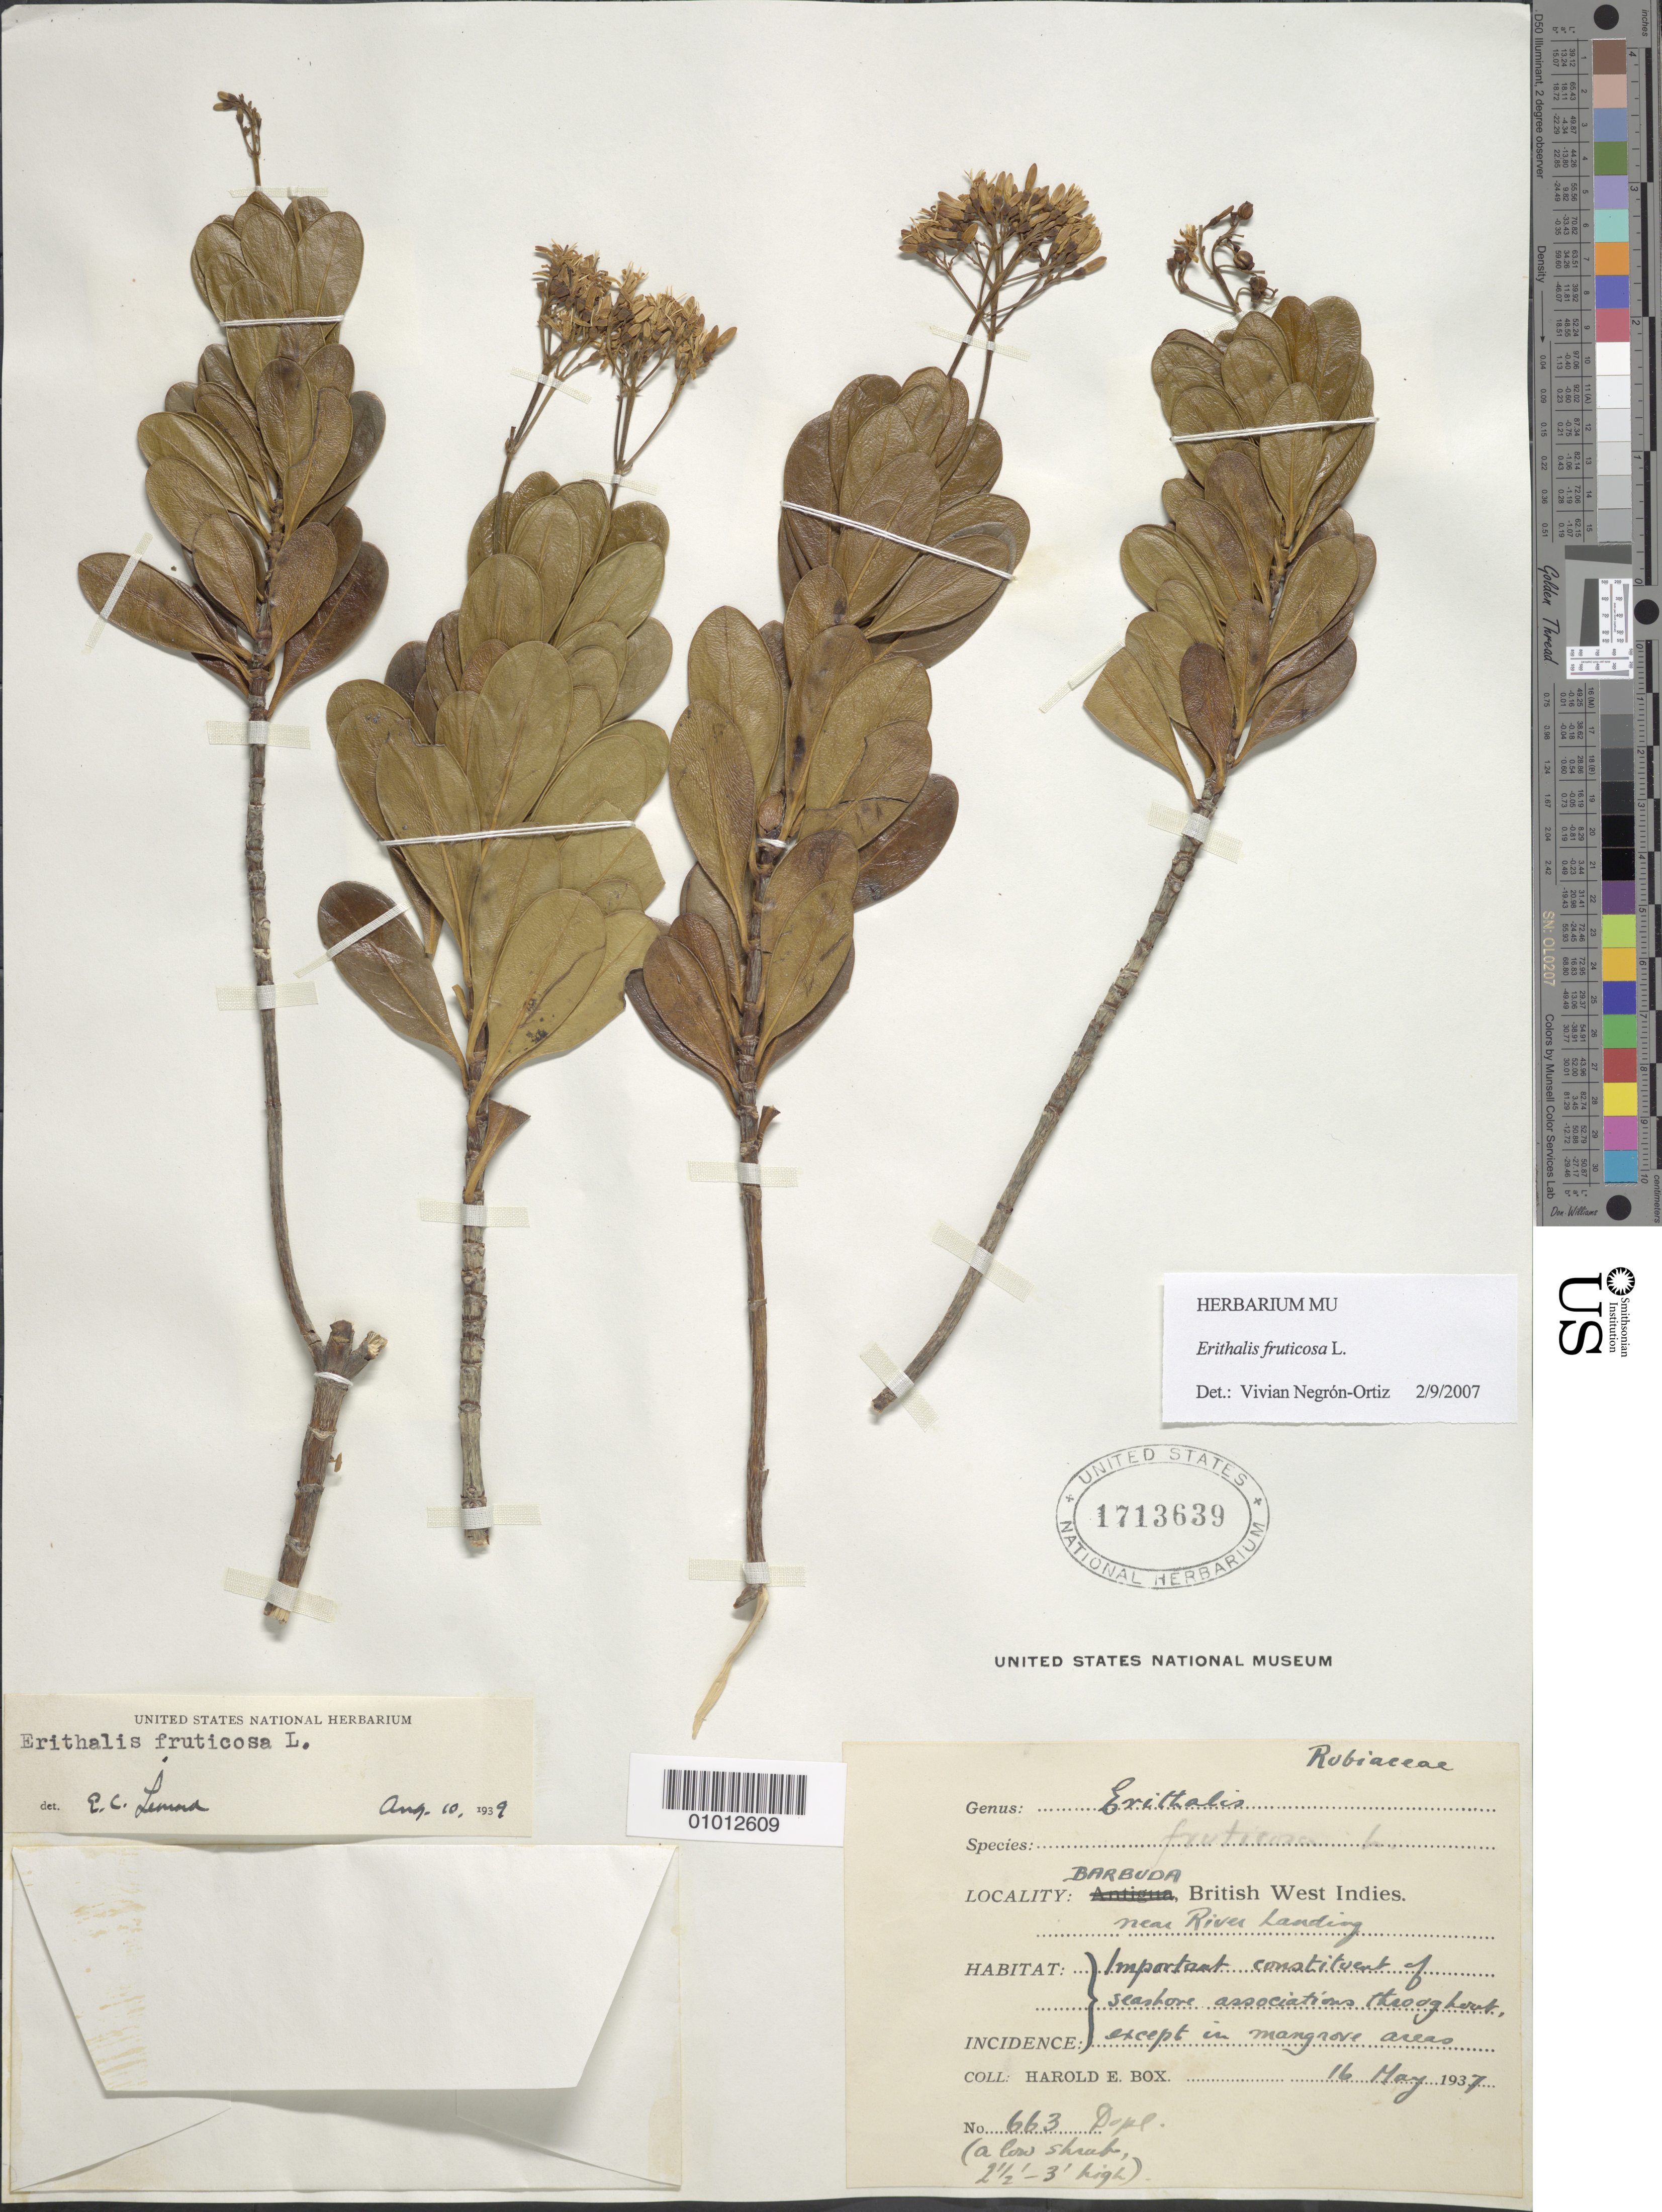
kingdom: Plantae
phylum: Tracheophyta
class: Magnoliopsida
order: Gentianales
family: Rubiaceae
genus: Erithalis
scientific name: Erithalis fruticosa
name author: L.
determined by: Negrón-Ortiz, V.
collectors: H. E. Box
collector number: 663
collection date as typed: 16 May 1937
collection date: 1937-05-16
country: Antigua and Barbuda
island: Barbuda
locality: Near River Landing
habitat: Important constituent of seashore associations throughout, except in mangrove areas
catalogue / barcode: US 1713639